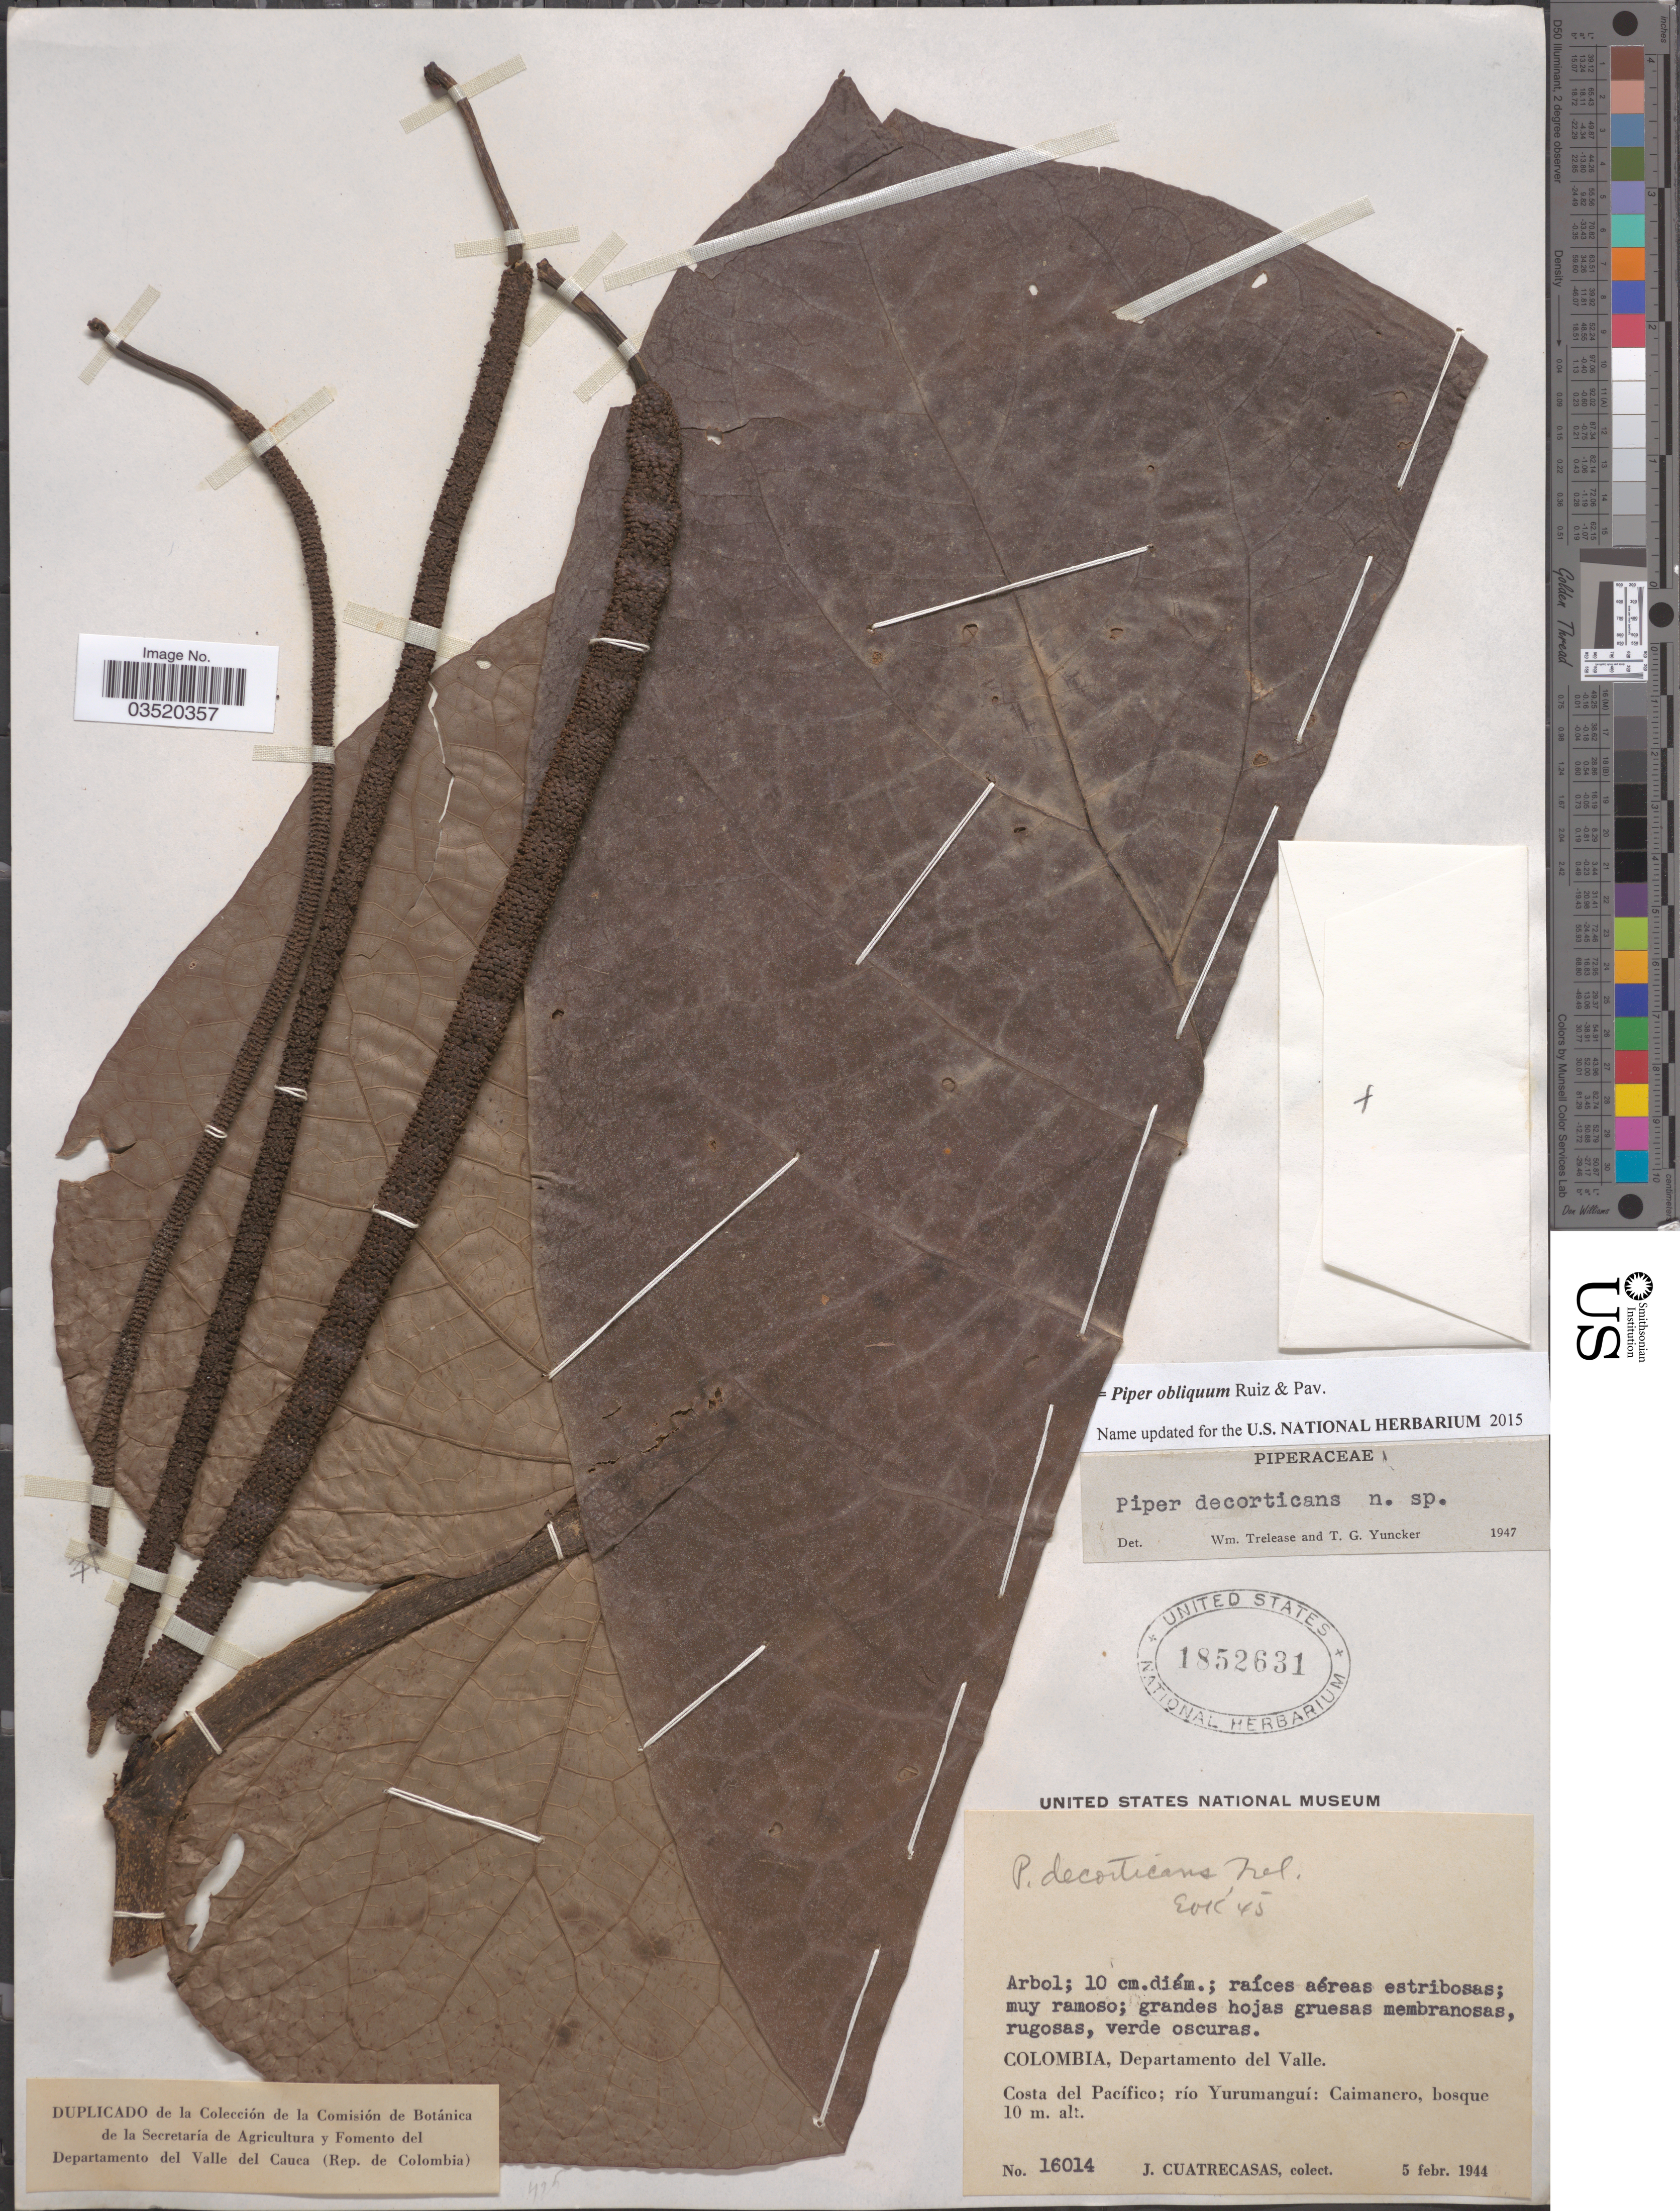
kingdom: Plantae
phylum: Tracheophyta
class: Magnoliopsida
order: Piperales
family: Piperaceae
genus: Piper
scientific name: Piper obliquum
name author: Ruiz & Pav.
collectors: J. Cuatrecasas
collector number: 16014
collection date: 1944-02-05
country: Colombia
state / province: Valle del Cauca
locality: Departamento del Valle. Costa del Pacífico; río Yurumanguí: Caimanero.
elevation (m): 10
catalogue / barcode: US 1852631